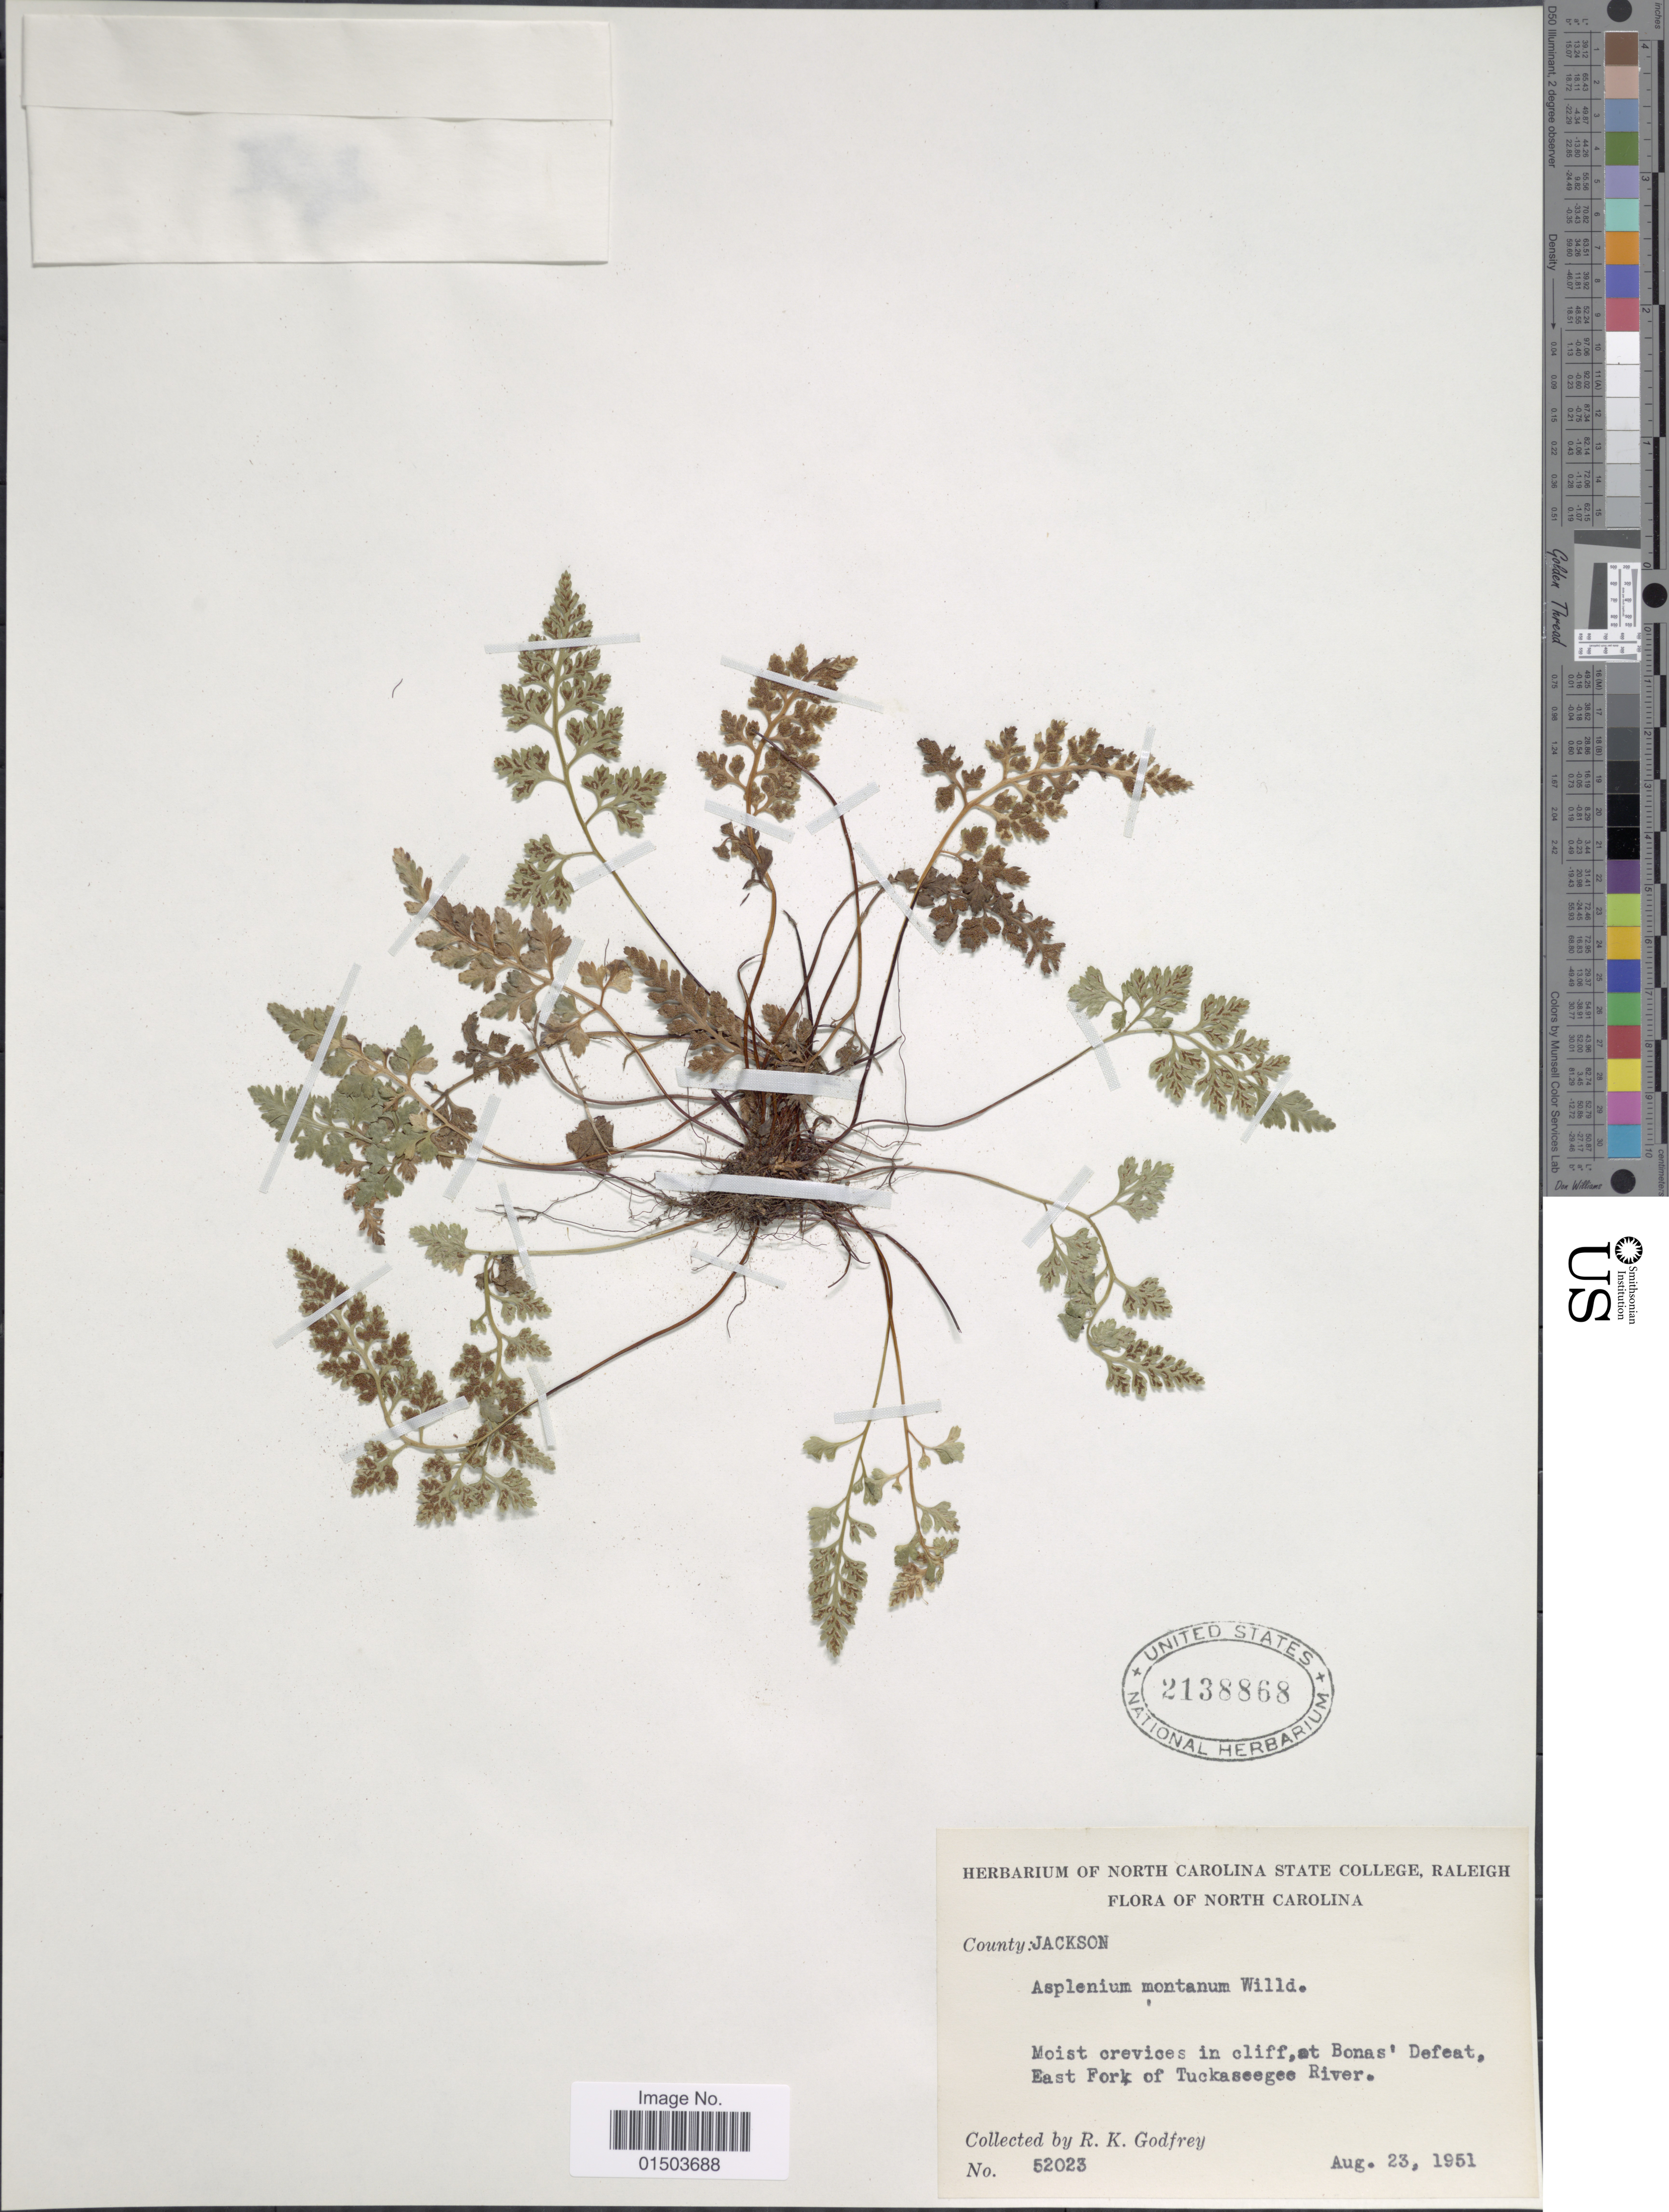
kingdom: Plantae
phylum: Tracheophyta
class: Polypodiopsida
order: Polypodiales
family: Aspleniaceae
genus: Asplenium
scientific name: Asplenium montanum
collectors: R. K. Godfrey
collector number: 52023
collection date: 1951-08-23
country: United States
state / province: North Carolina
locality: County: Jackson. Moist crevices in cliff, at Bonas' Defeat, East Fork of Tuckaseegee River.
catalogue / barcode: US 2138868